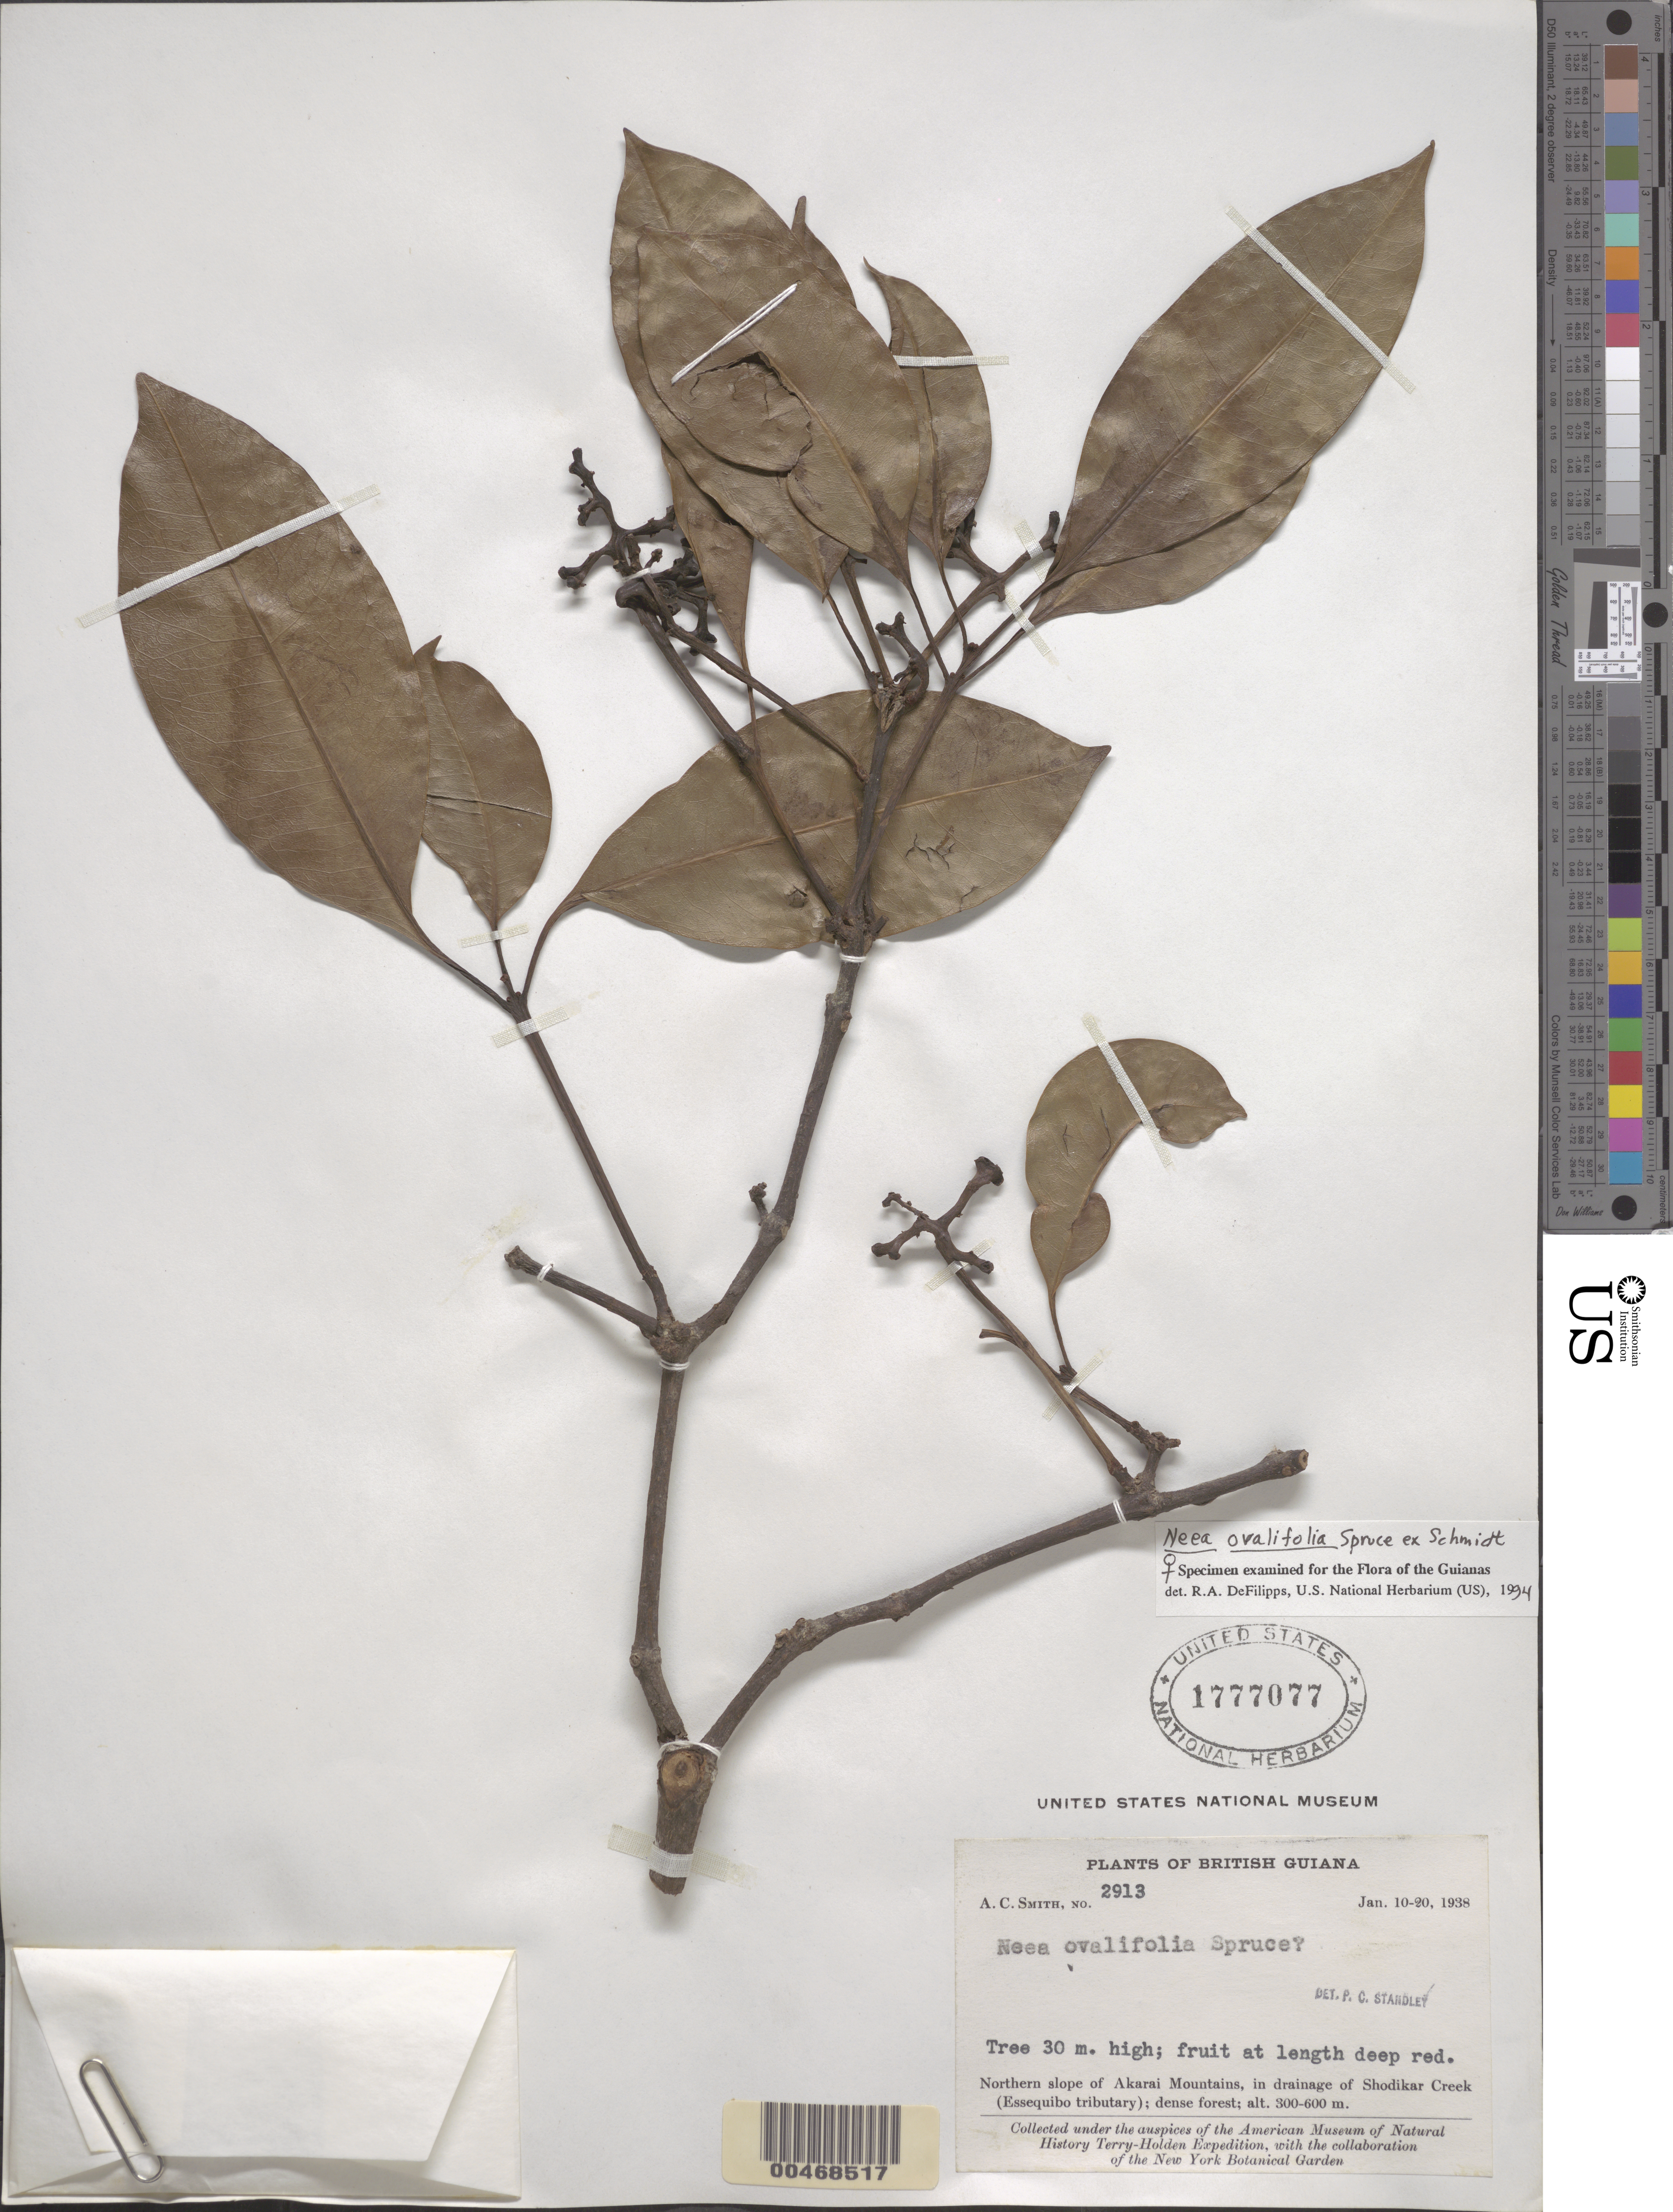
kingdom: Plantae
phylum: Tracheophyta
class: Magnoliopsida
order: Caryophyllales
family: Nyctaginaceae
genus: Neea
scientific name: Neea ovalifolia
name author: Spruce ex J.A. Schmidt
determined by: DeFilipps, R. A.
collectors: A. C. Smith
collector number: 2913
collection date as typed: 10 Jan 1938 to 20 Jan 1938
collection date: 1938-01-10/1938-01-20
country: Guyana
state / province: E. Berbice-Corentyne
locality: Northern slope of Akarai Mts., in drainage of Shodikar Creek (Essequibo tributary)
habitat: Dense forest.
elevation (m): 300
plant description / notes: NY, U, US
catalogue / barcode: US 1777077